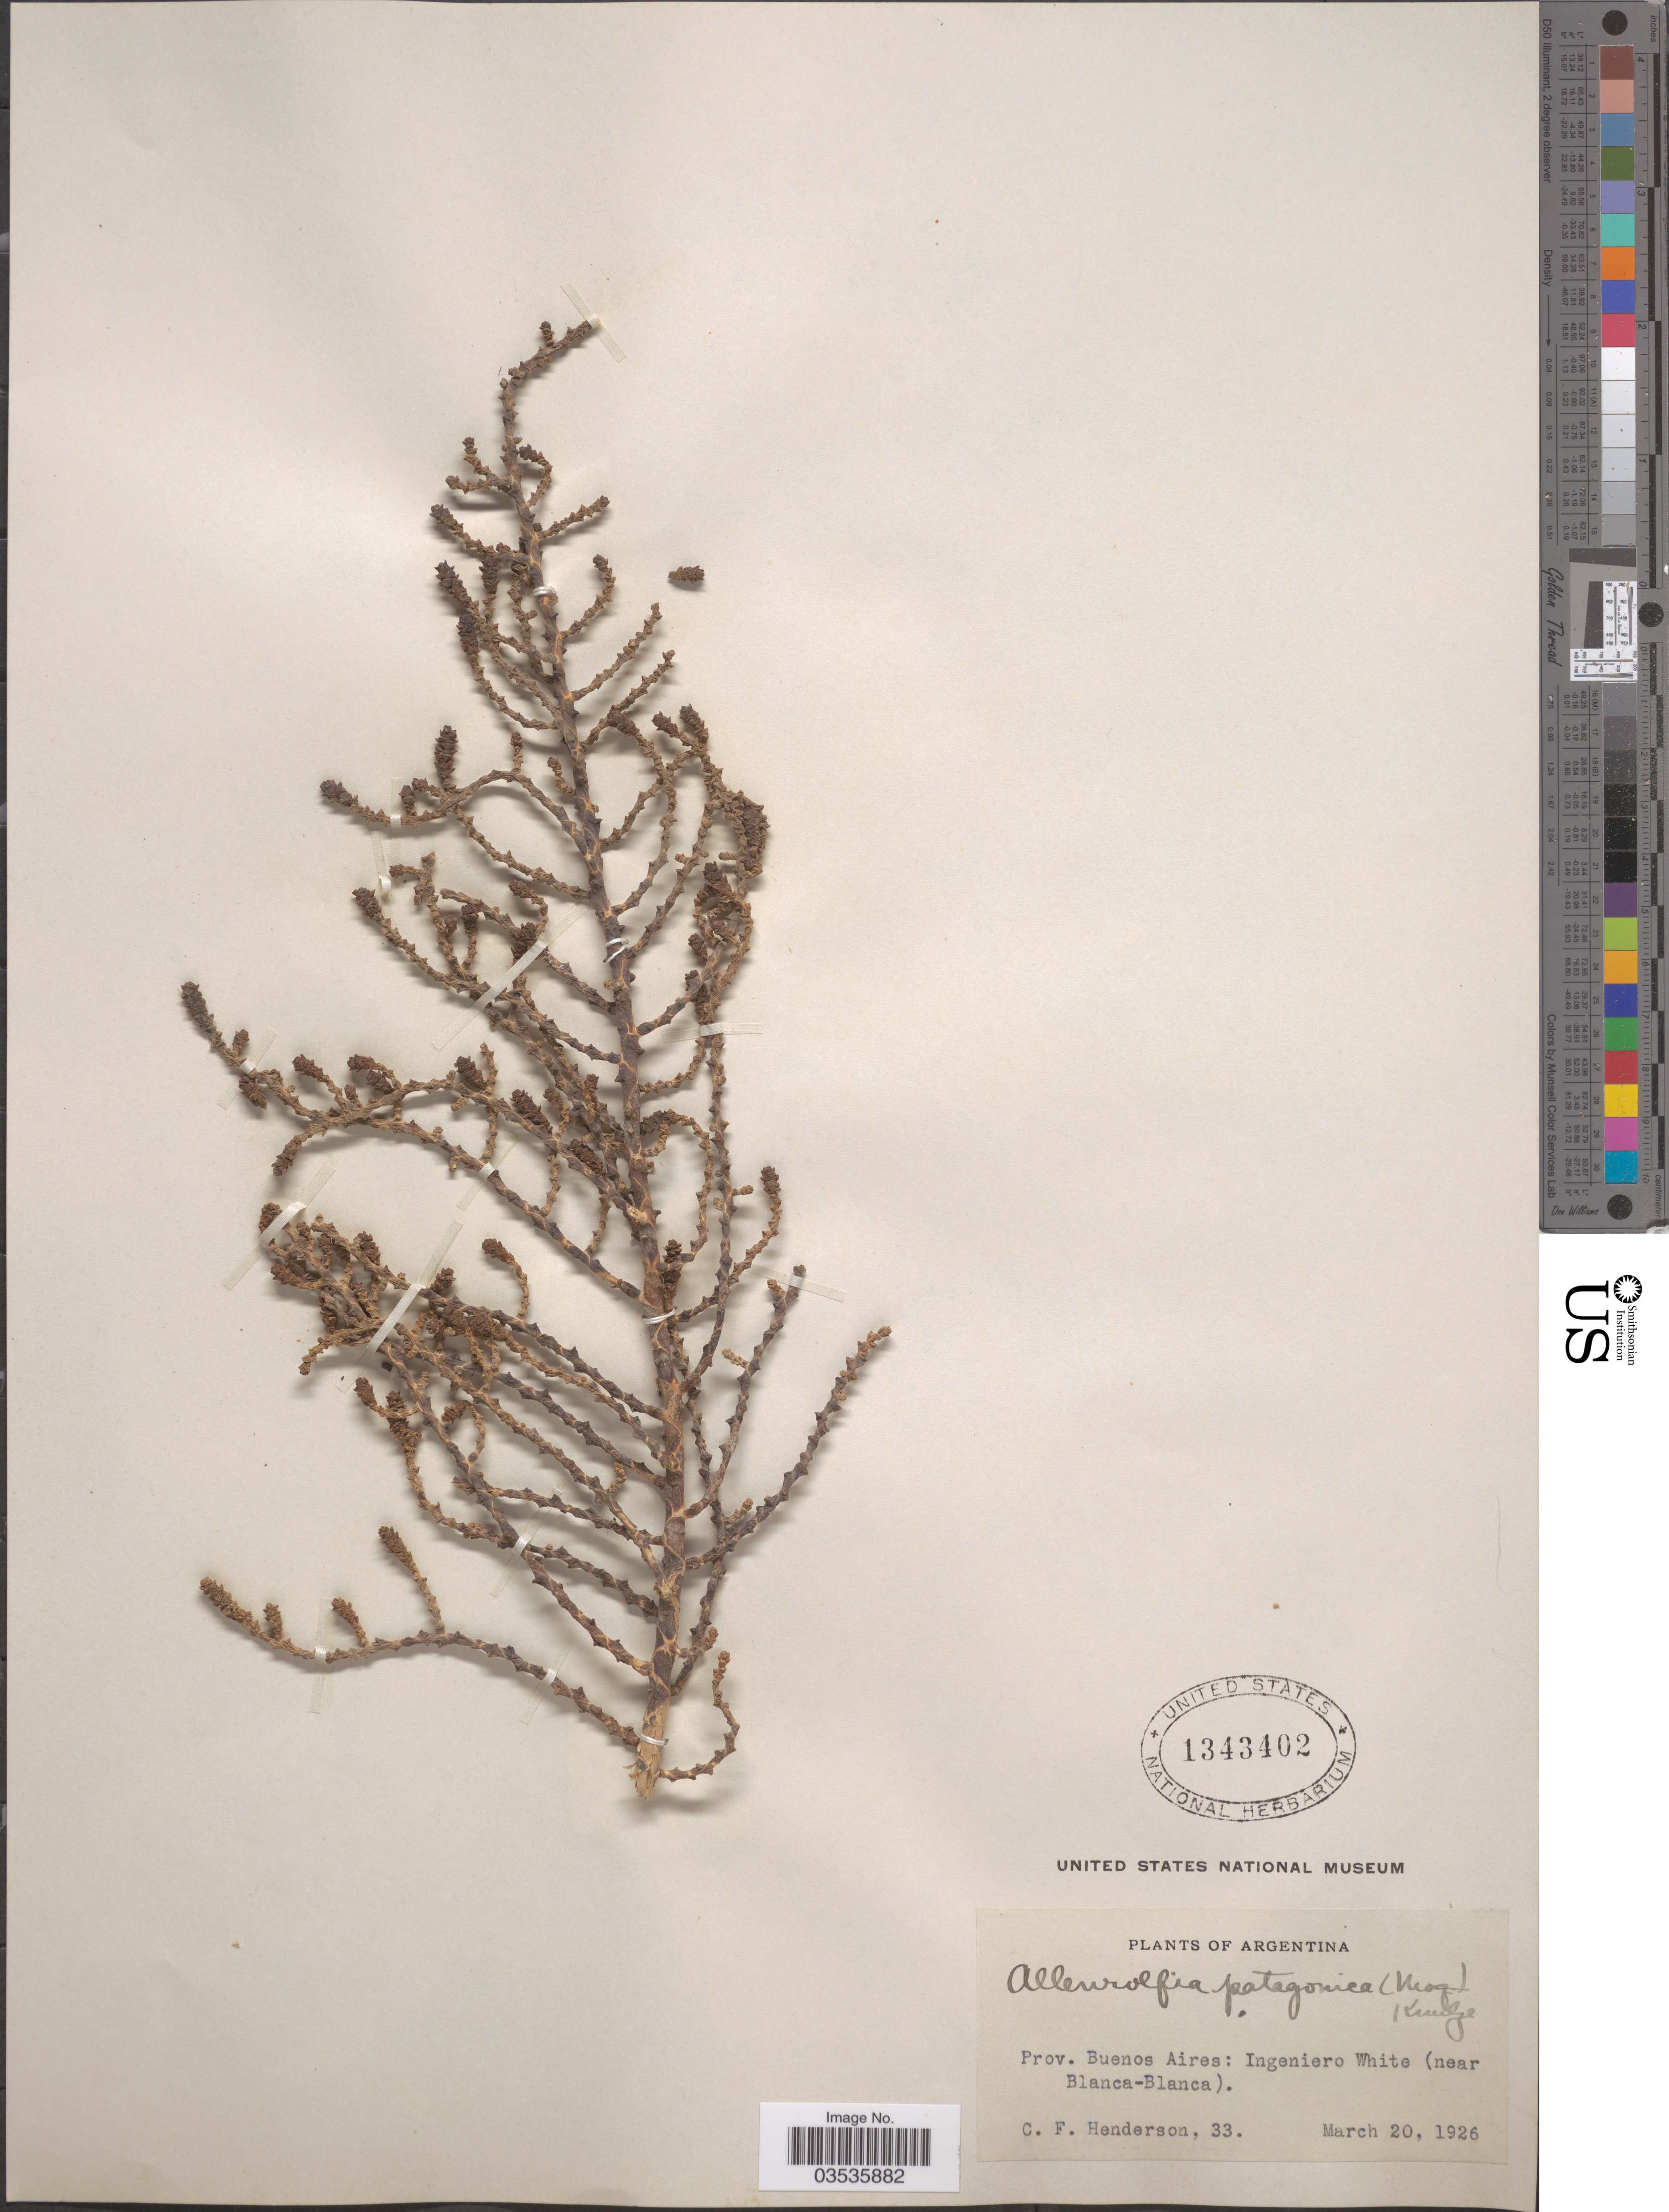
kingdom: Plantae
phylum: Tracheophyta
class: Magnoliopsida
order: Caryophyllales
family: Amaranthaceae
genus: Allenrolfea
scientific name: Allenrolfea patagonica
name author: (Moq.) Kuntze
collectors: C. Henderson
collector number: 33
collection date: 1926-03-20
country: Argentina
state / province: Buenos Aires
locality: Ingeniero White (near Blanca-Blanca).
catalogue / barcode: US 1343402